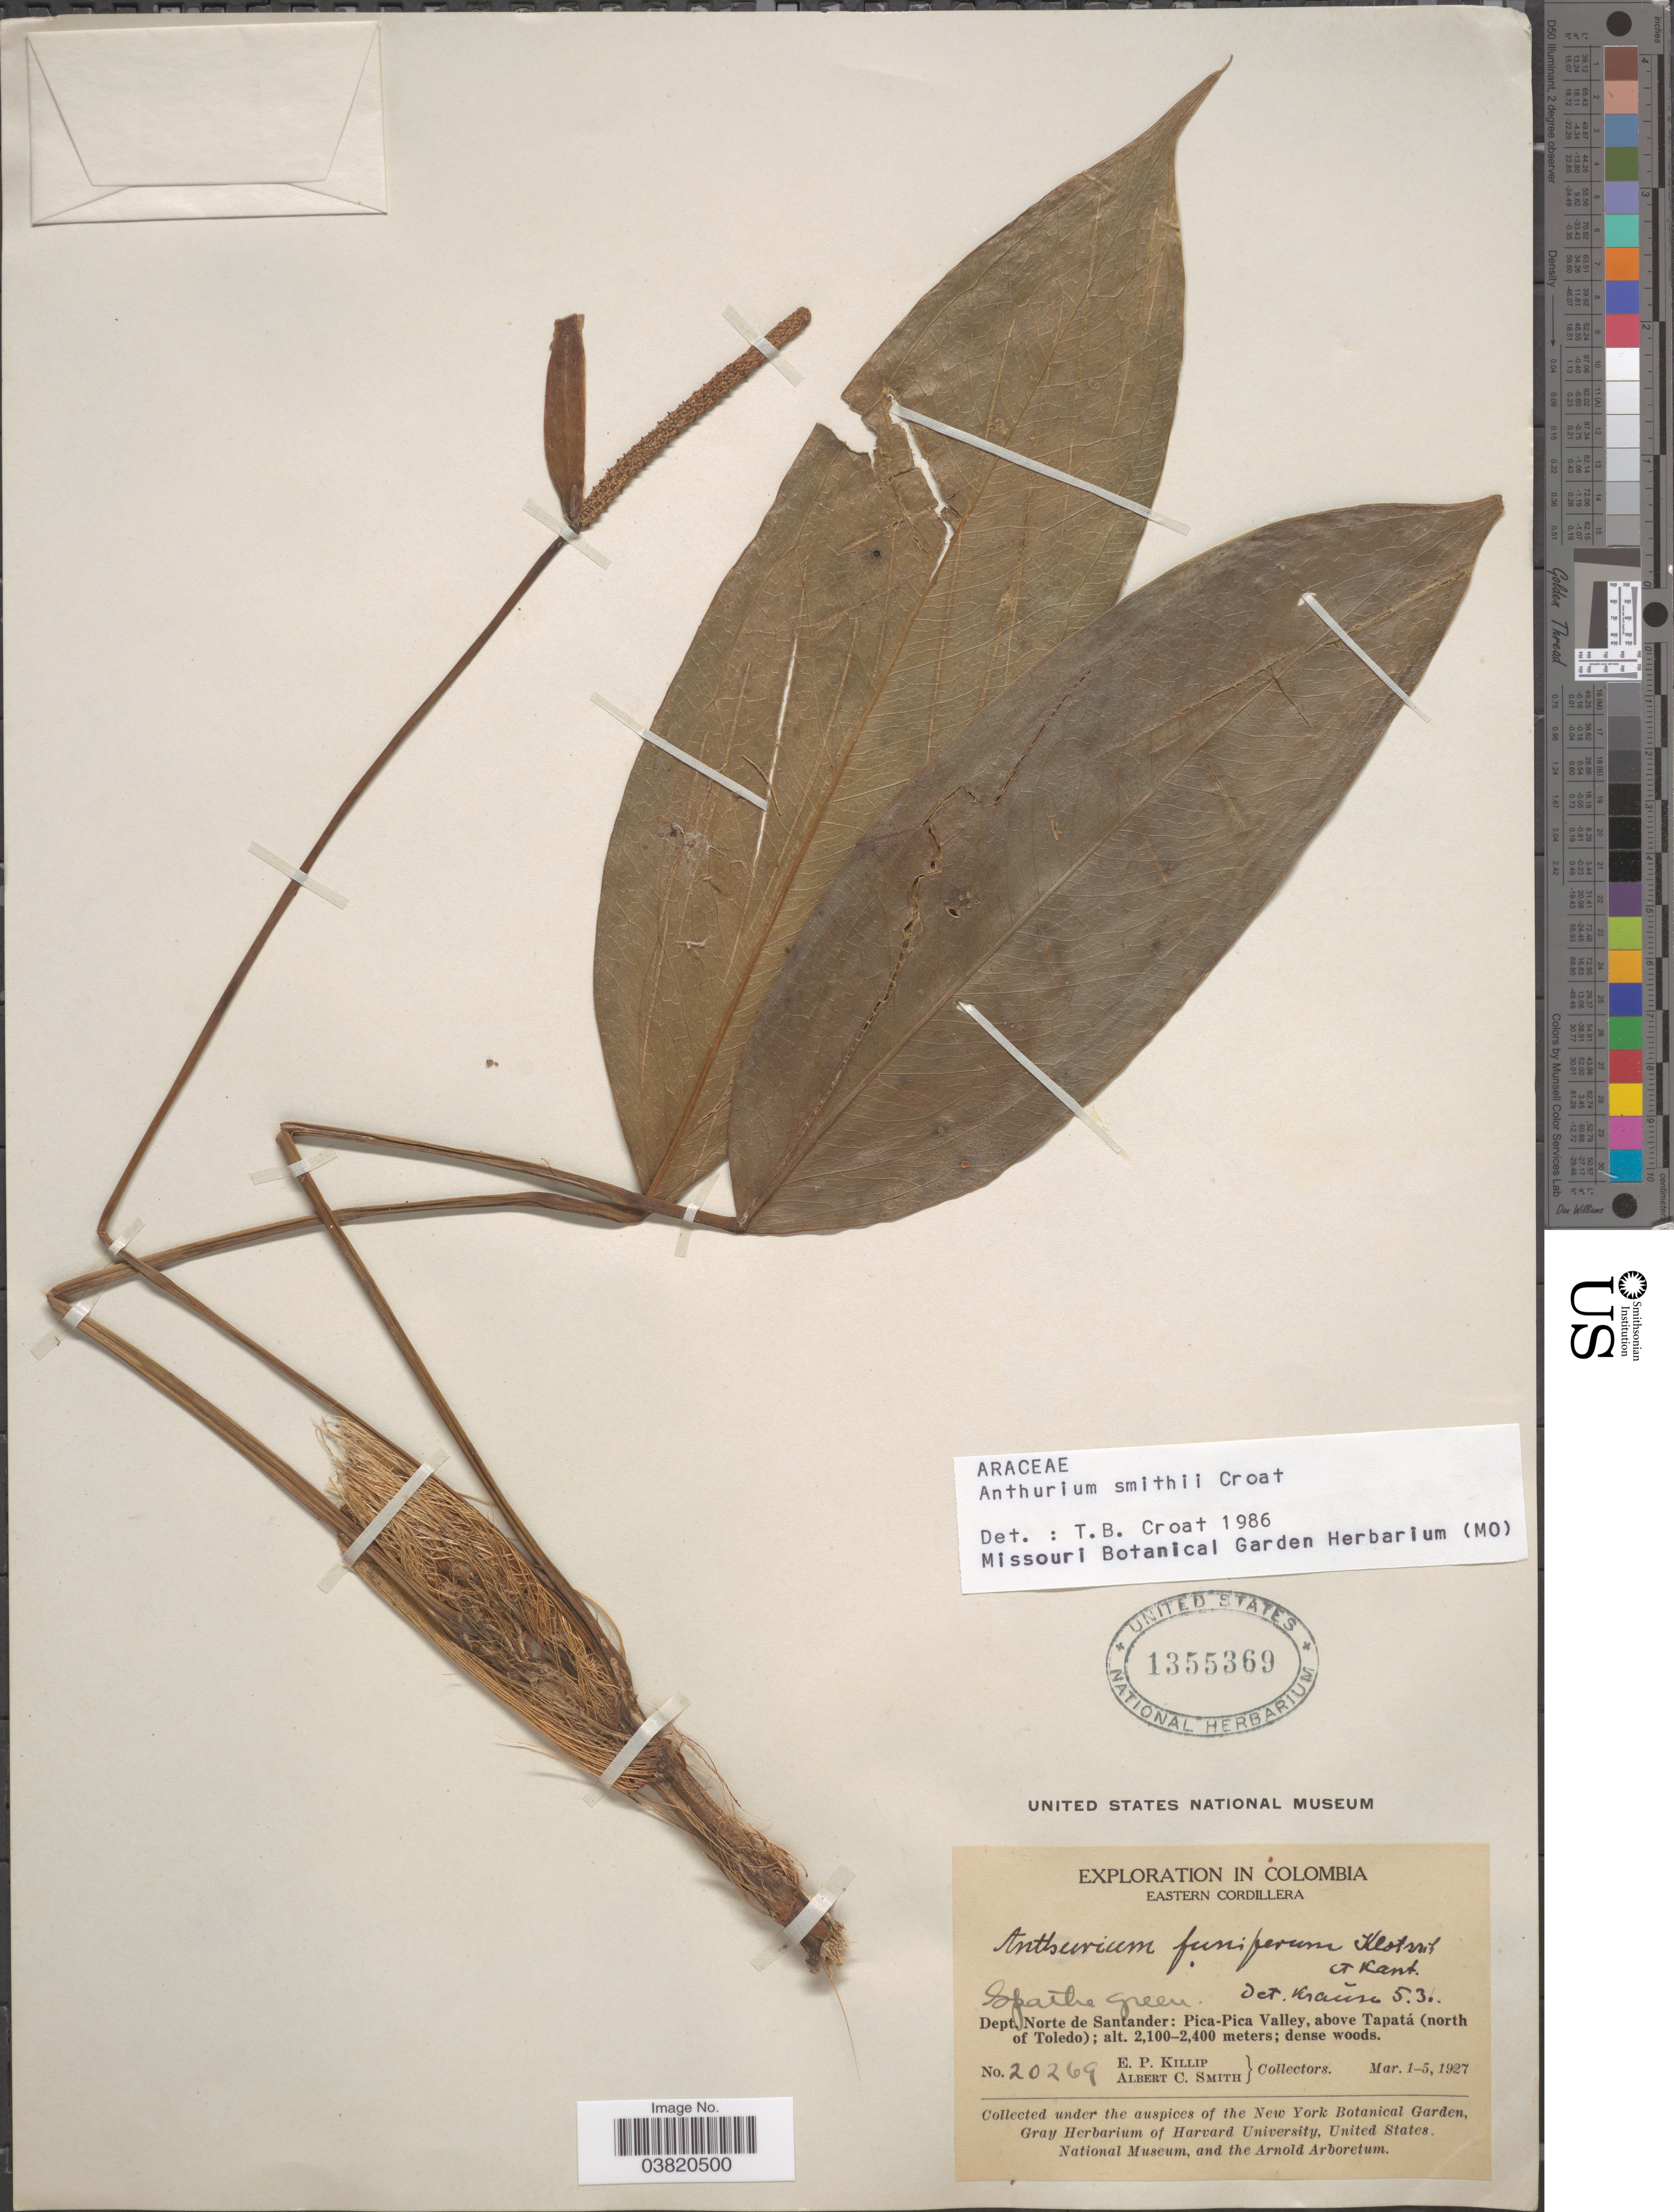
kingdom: Plantae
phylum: Tracheophyta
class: Liliopsida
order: Alismatales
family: Araceae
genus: Anthurium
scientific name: Anthurium smithii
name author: Croat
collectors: E. P. Killip & A. C. Smith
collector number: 20269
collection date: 1927-03-01/1927-03-05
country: Colombia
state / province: Norte de Santander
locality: Eastern Cordillera. Dept. Norte de Santander: Pica-Pica Valley, above Tapatá (north of Toledo).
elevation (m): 2100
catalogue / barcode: US 1355369